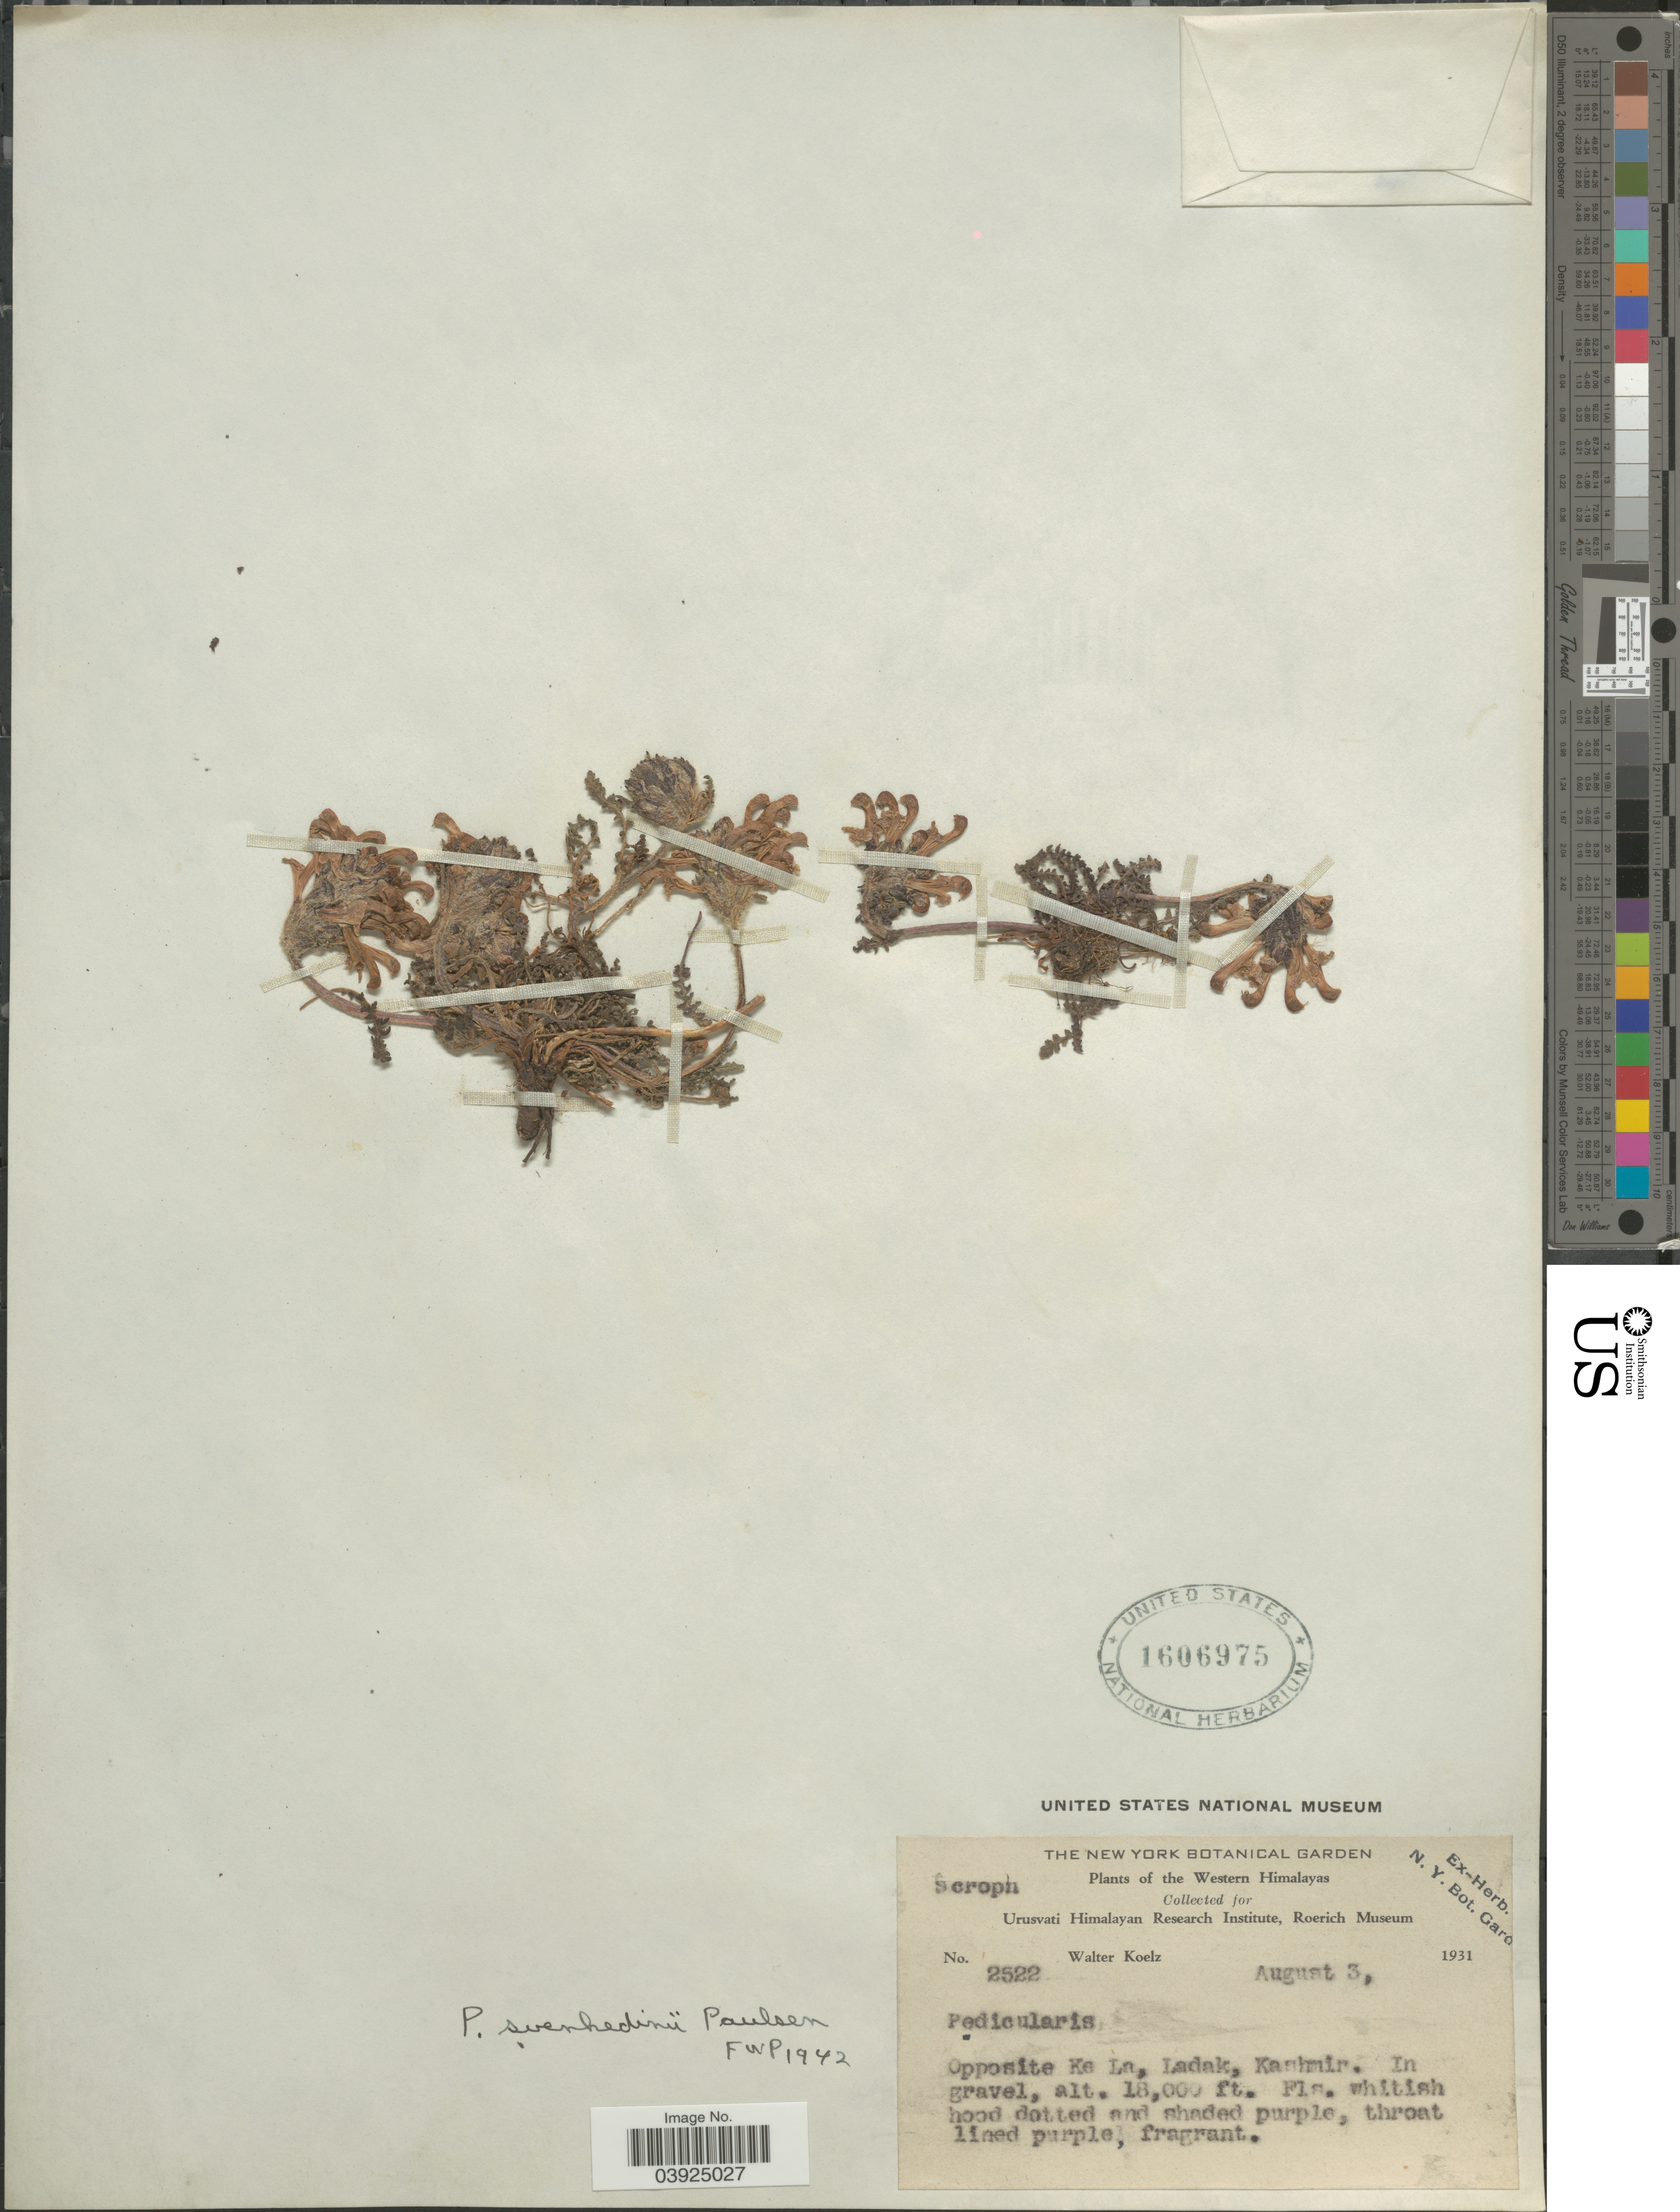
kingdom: Plantae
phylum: Tracheophyta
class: Magnoliopsida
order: Lamiales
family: Orobanchaceae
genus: Pedicularis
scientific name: Pedicularis svenhedinii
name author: Paulsen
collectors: W. N. Koelz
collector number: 2522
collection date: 1931-08-03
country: India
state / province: Ladakh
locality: The Western Himalayas. Opposite Ke La, Ladak, Kashmir.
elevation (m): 5486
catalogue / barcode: US 1606975